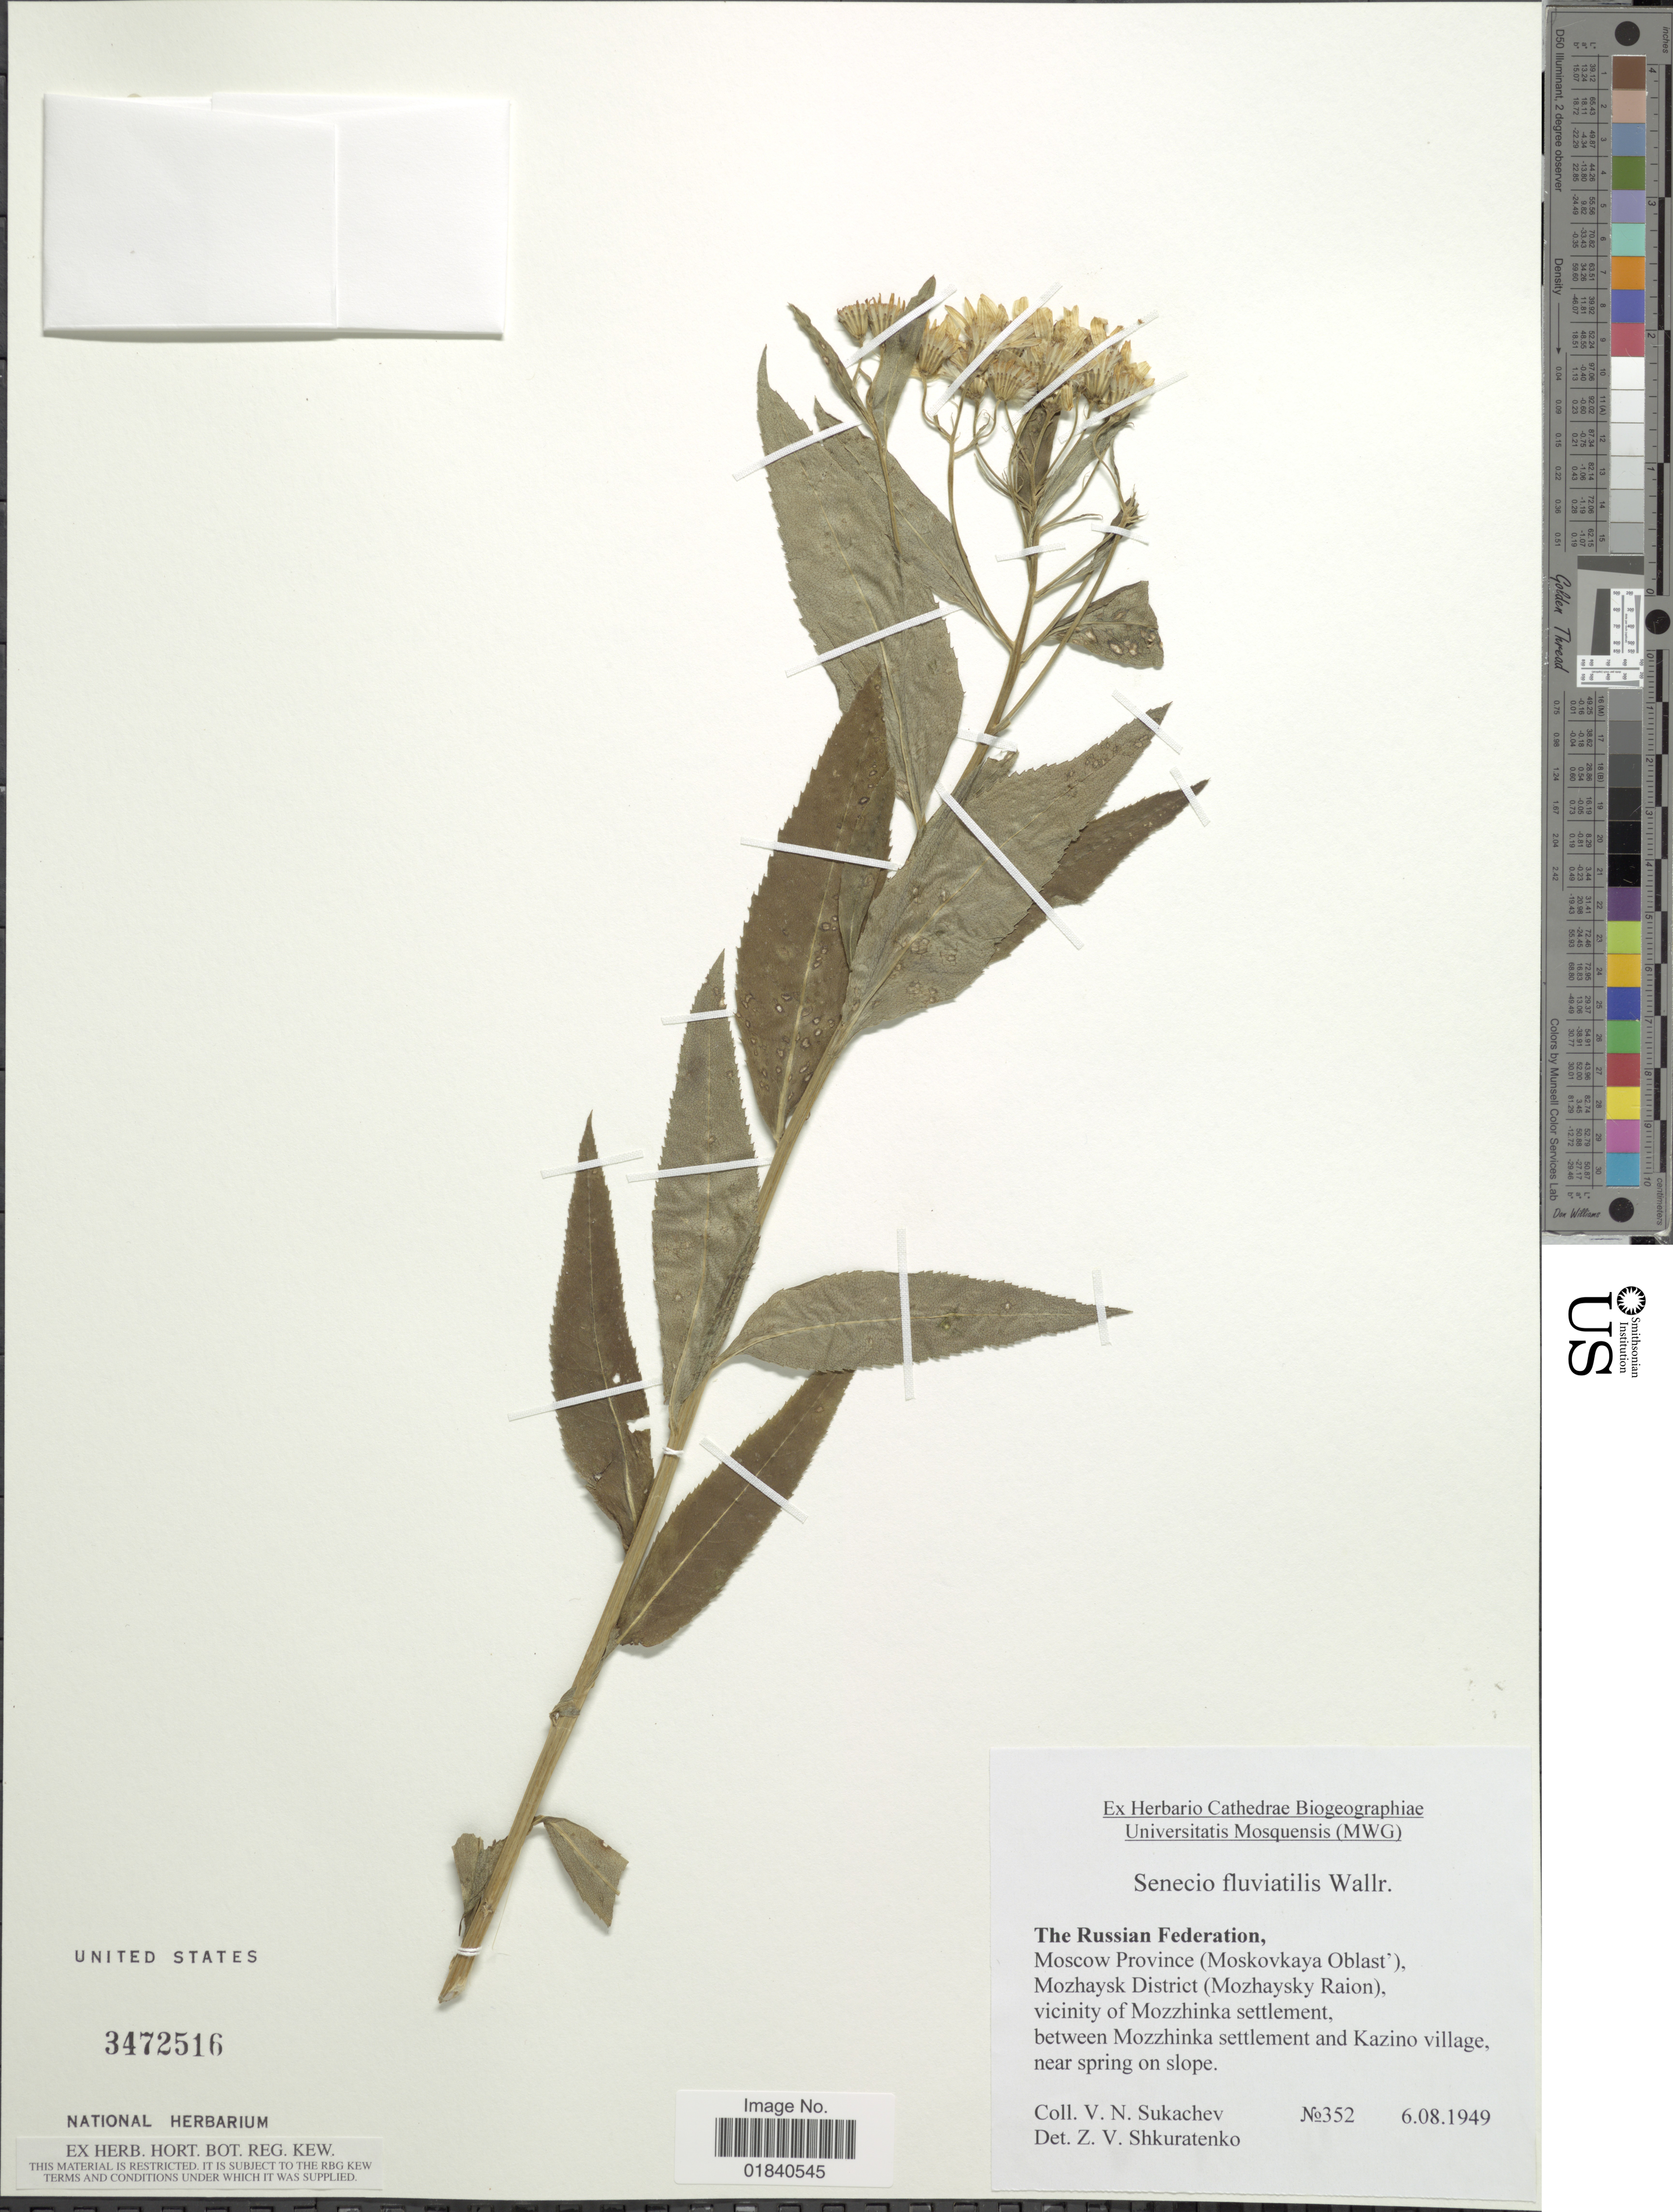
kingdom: Plantae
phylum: Tracheophyta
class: Magnoliopsida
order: Asterales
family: Asteraceae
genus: Senecio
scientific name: Senecio sarracenicus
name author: L.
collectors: V. Sukatchew & Z. Shkuratenko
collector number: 352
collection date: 1949-08-06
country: Russian Federation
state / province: Moscow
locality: (Moskovkaya Oblast'), Mozhaysk District (Mozhaysky Raion), vicinity of Mozzhinka settlement, between Mozzhinka settement and Kazino village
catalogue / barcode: US 3472516